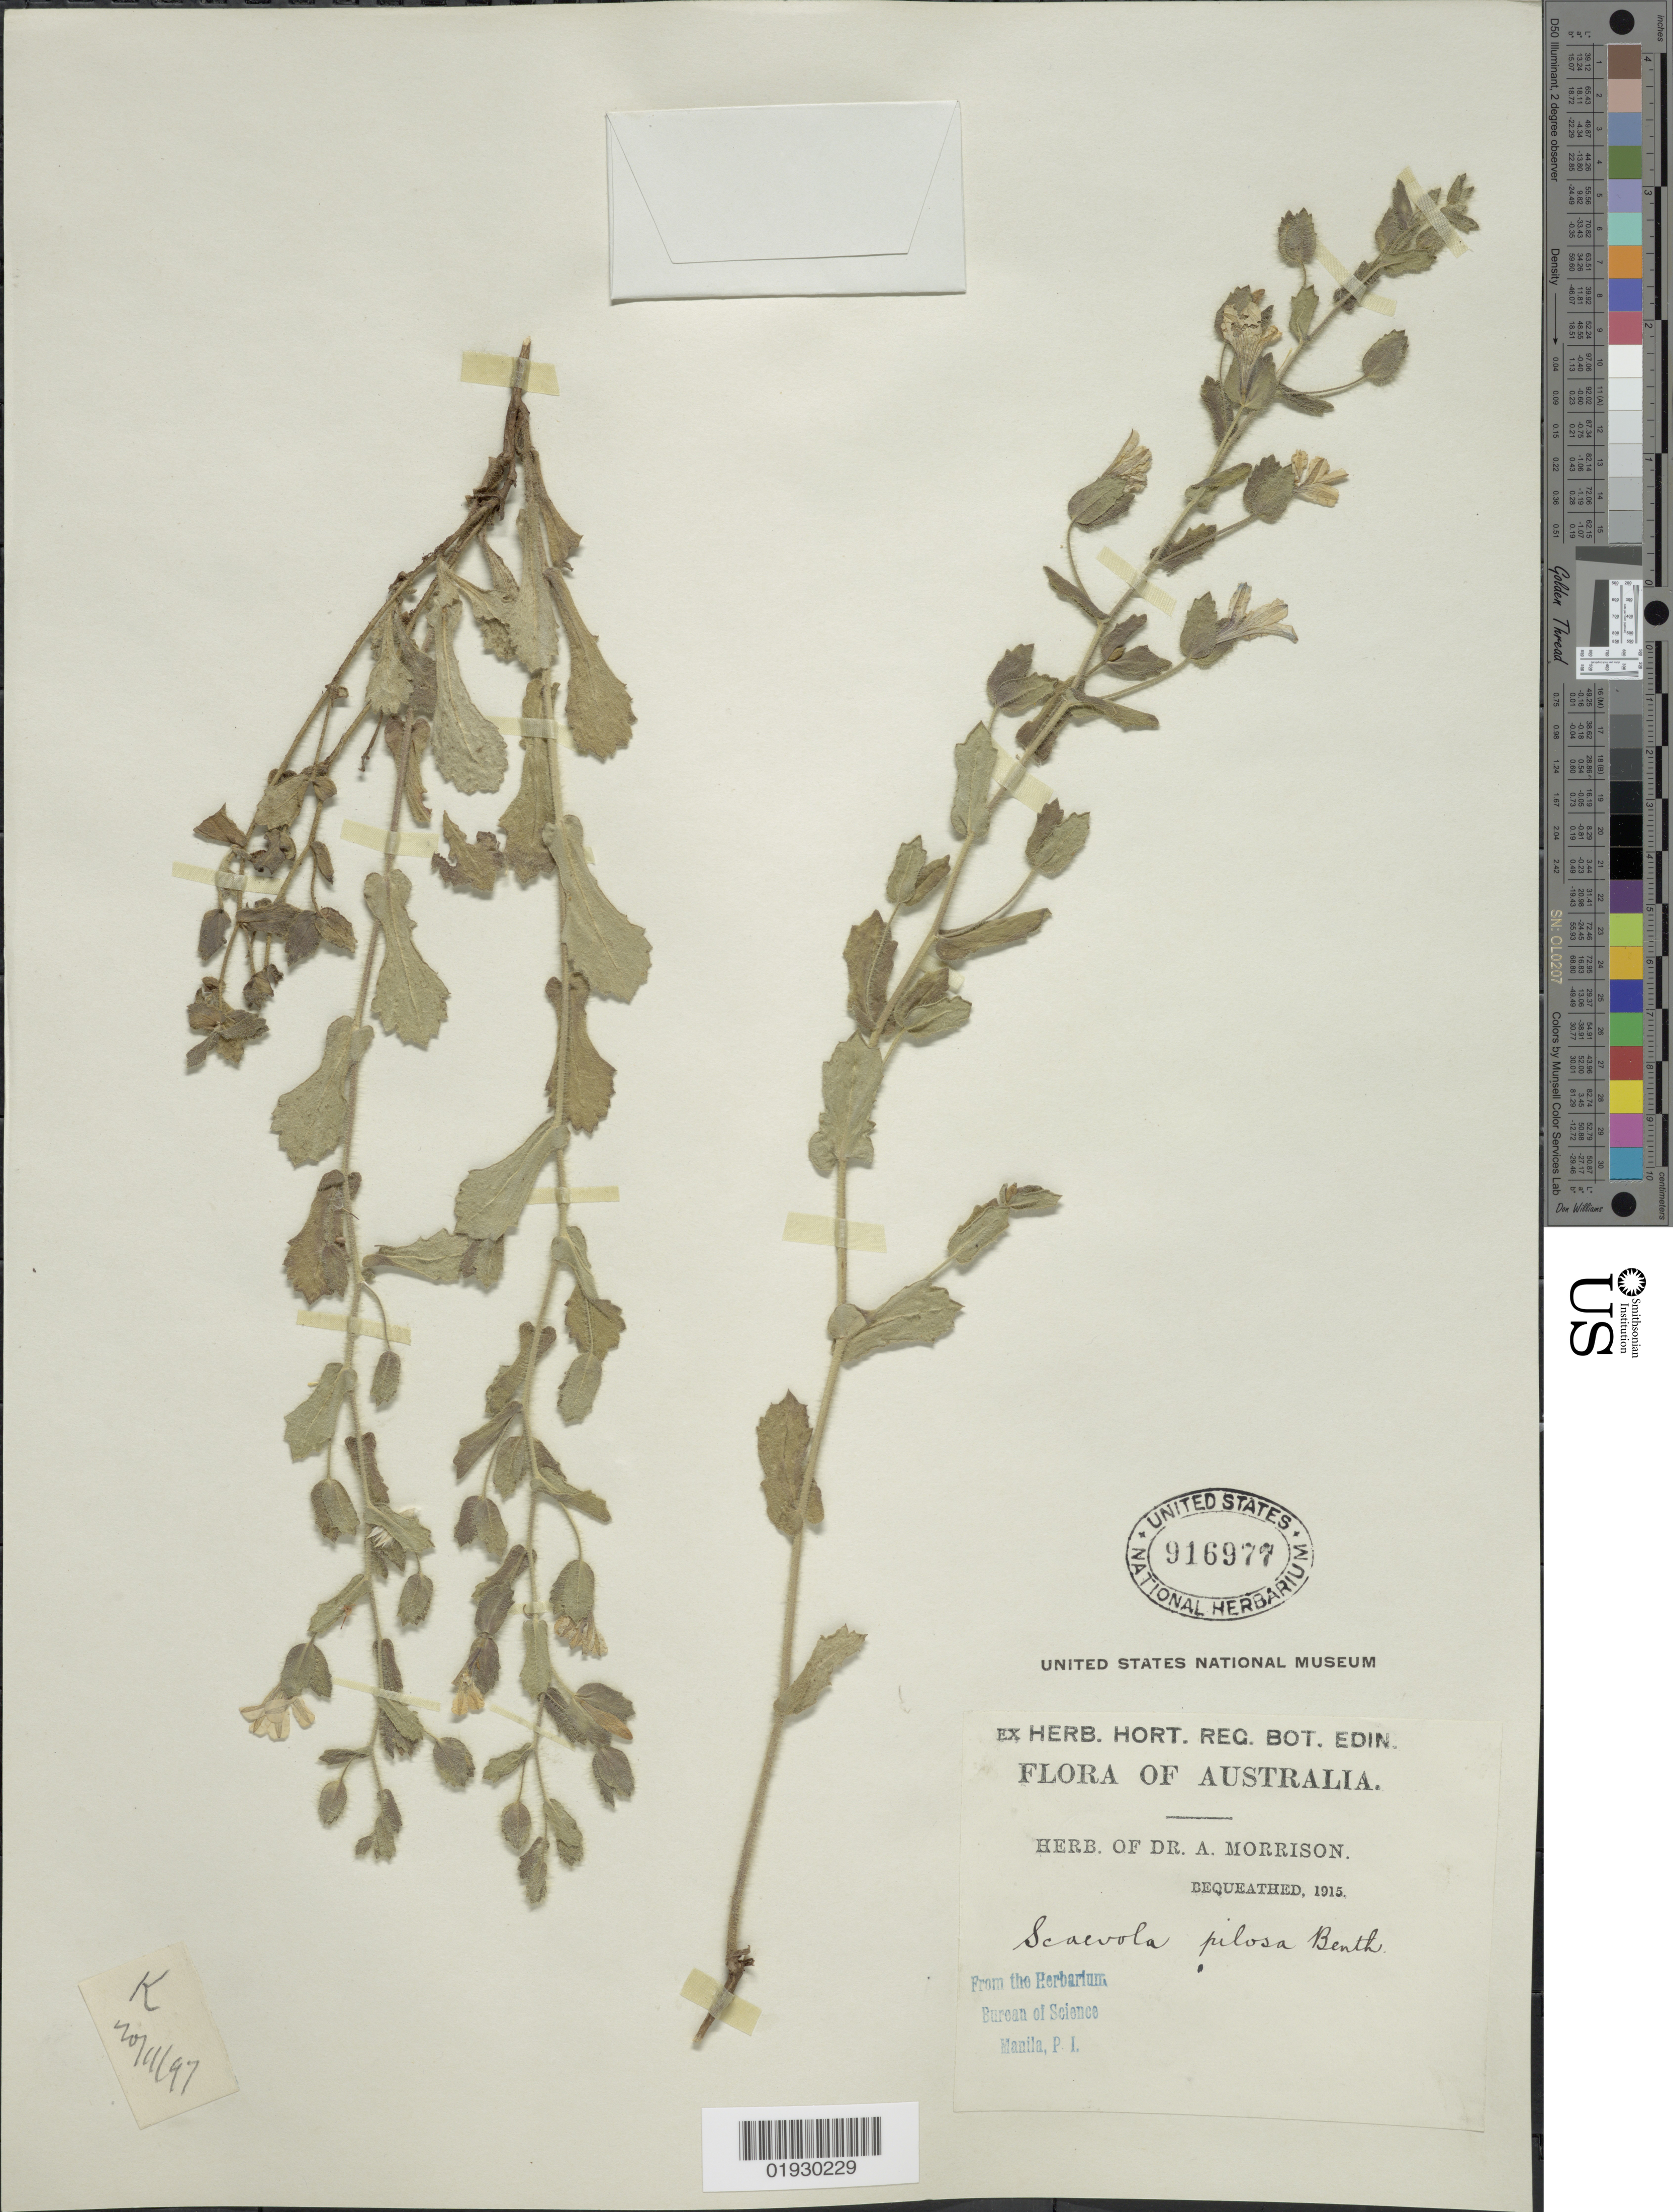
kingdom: Plantae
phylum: Tracheophyta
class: Magnoliopsida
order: Asterales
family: Goodeniaceae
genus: Scaevola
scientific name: Scaevola pilosa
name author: Benth.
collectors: ex herb. Dr. A. Morrison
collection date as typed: Transcribed d/m/y: 20/11/97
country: Australia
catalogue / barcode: US 916977